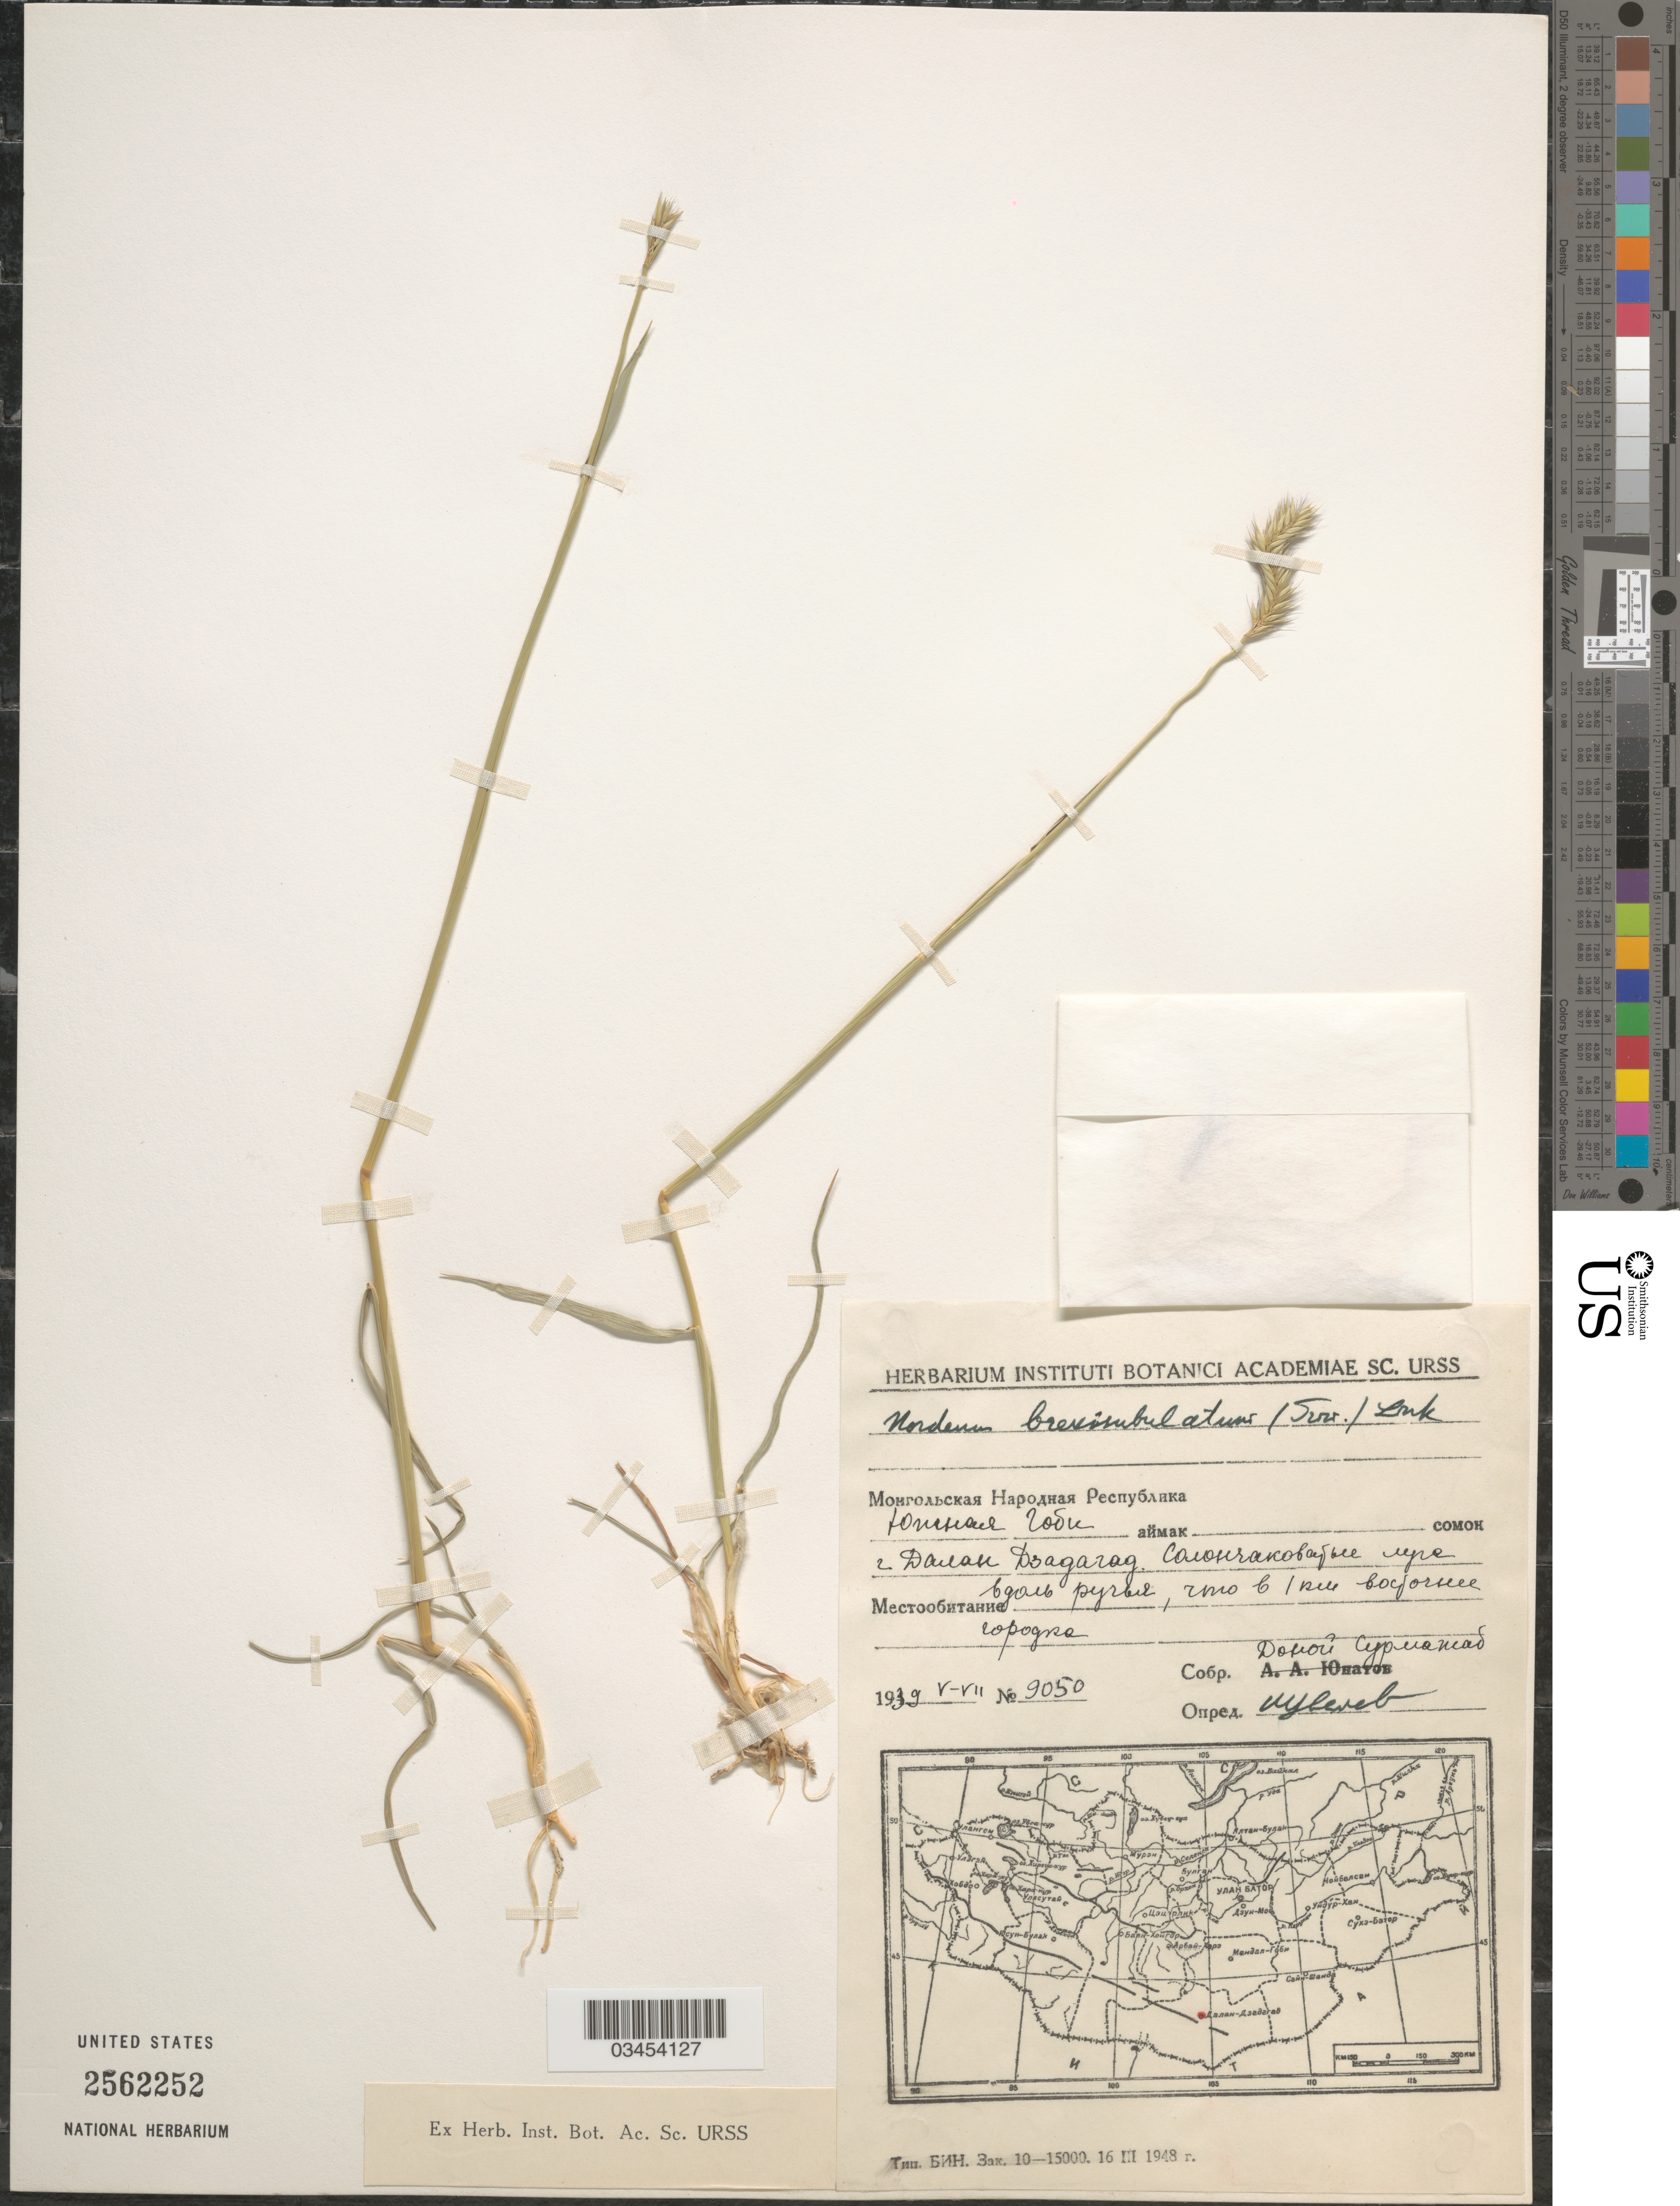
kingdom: Plantae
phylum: Tracheophyta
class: Liliopsida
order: Poales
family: Poaceae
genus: Hordeum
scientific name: Hordeum brevisubulatum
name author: (Trin.) Link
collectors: D. Surmazhab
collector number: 9050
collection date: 1939-05/1939-07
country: Mongolia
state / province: Omnogovi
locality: Dalandzadgad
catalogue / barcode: US 2562252